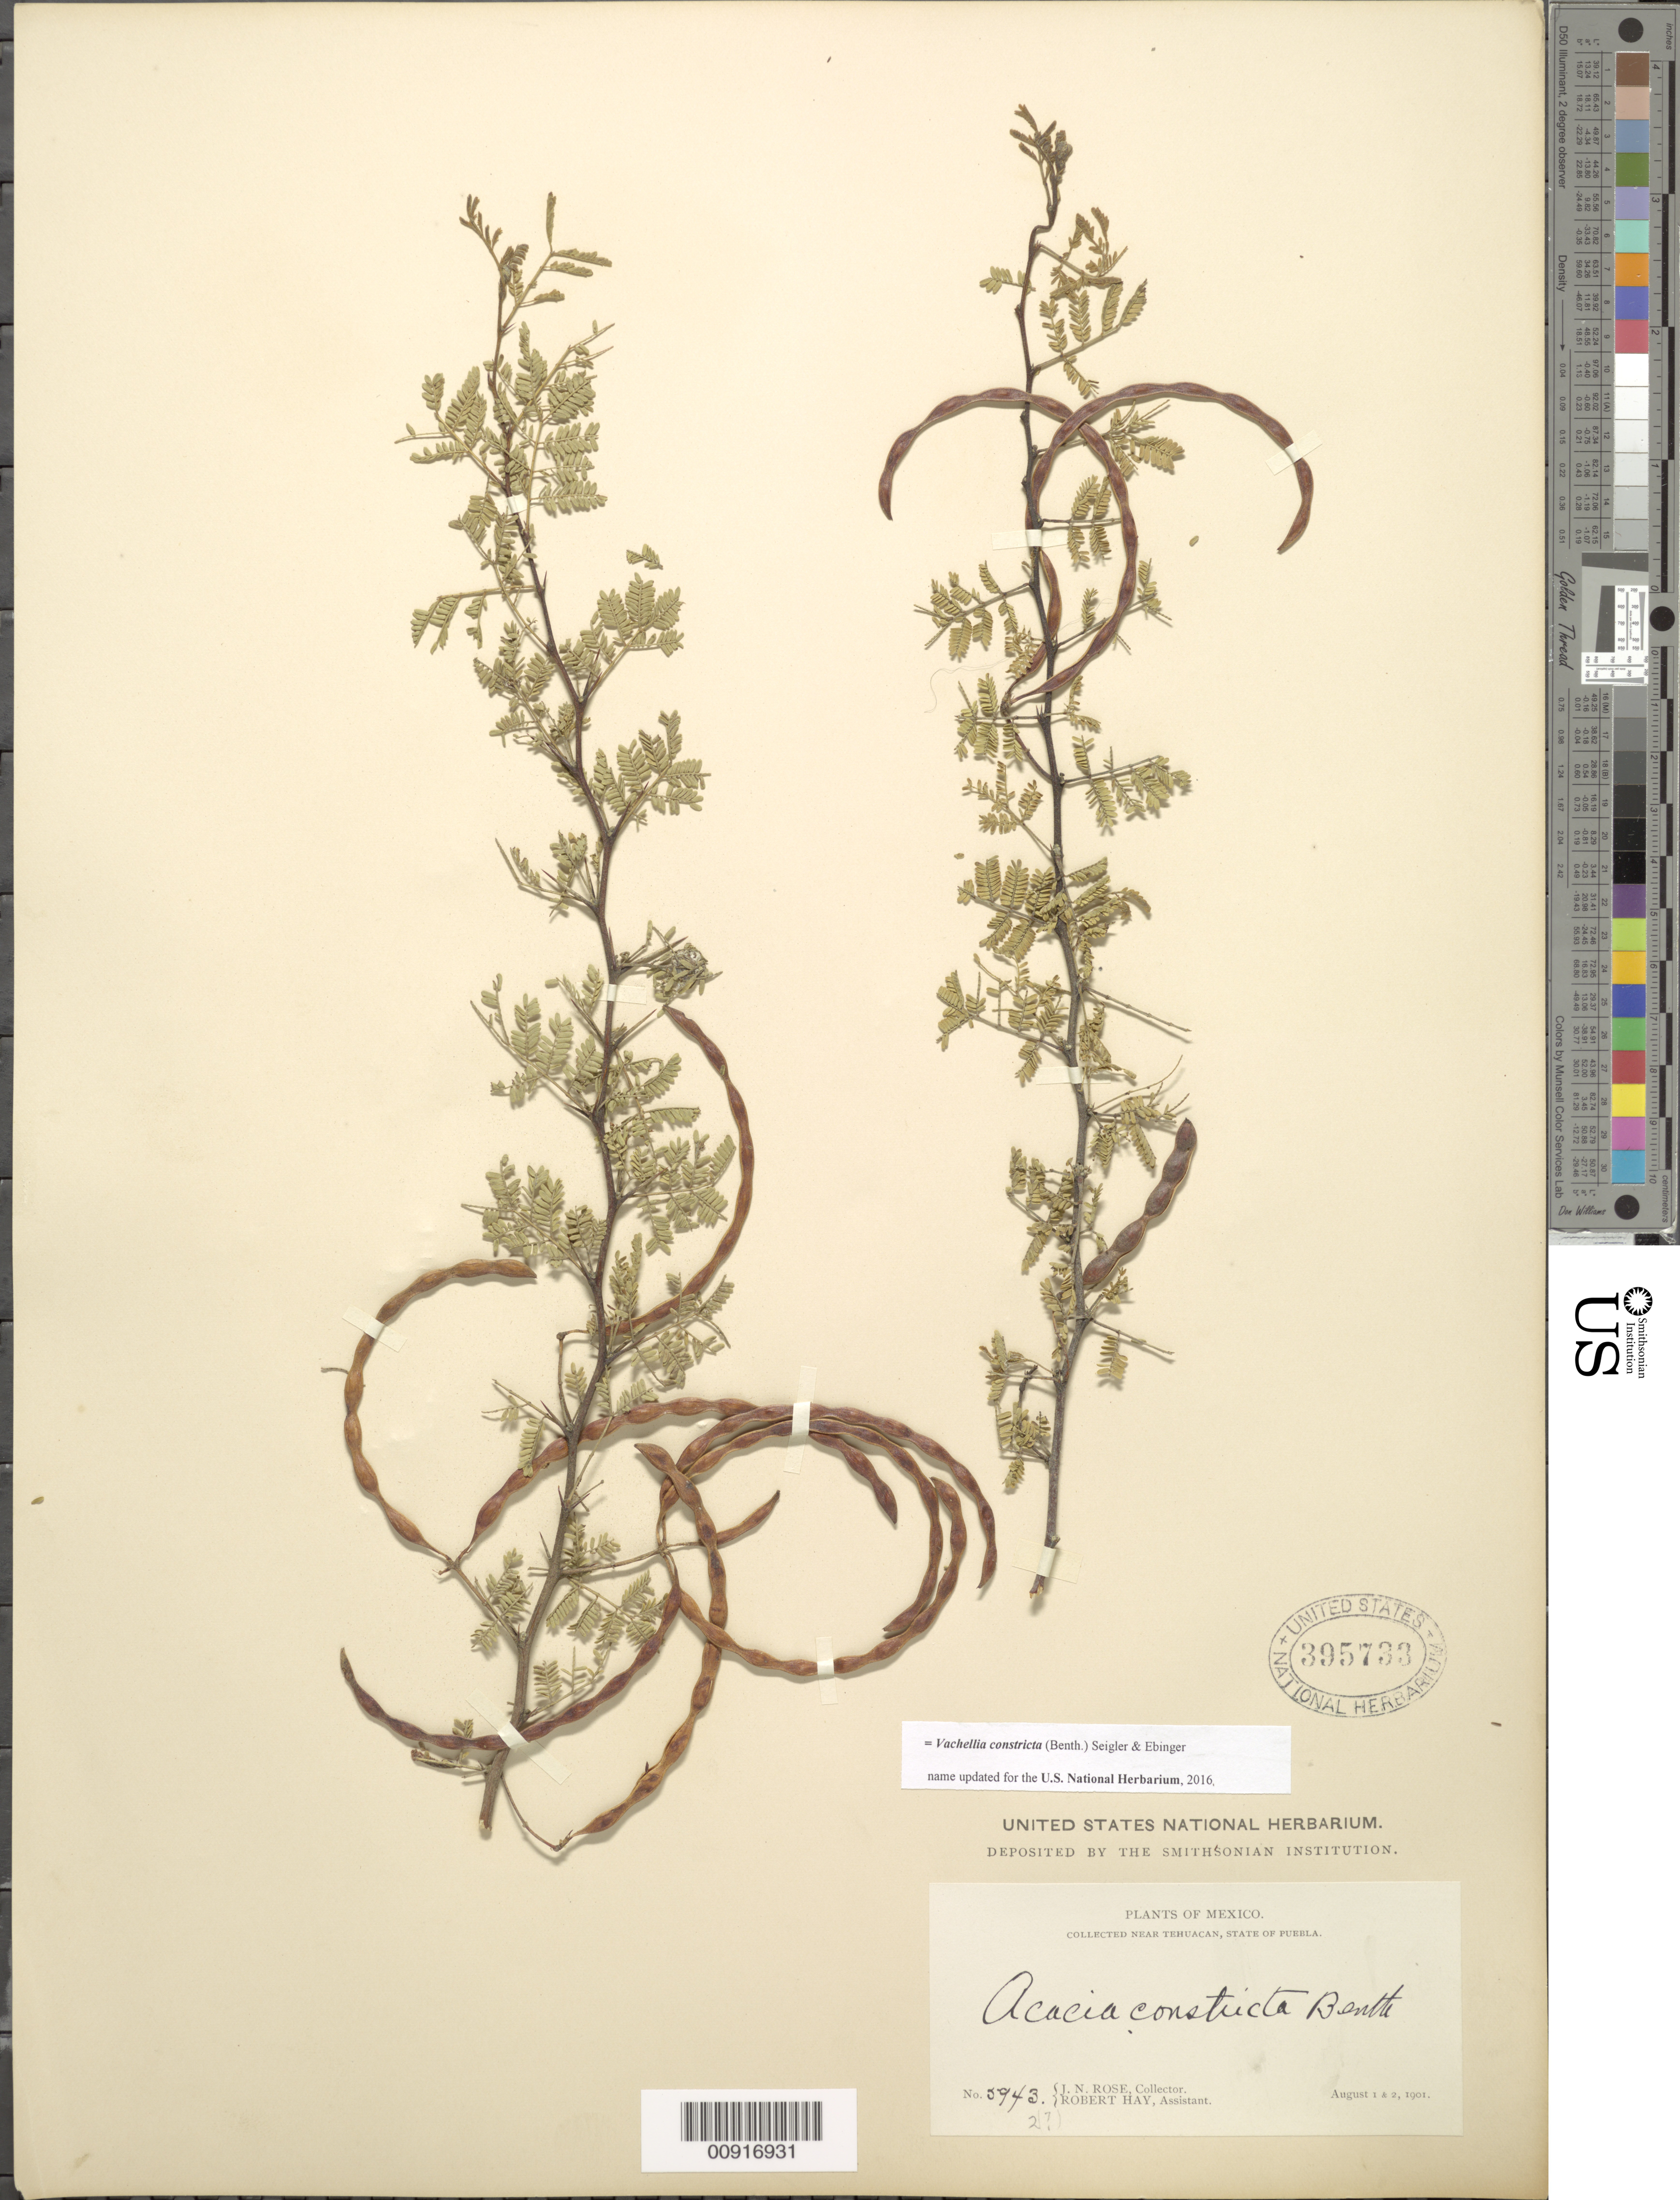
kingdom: Plantae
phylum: Tracheophyta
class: Magnoliopsida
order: Fabales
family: Fabaceae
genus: Vachellia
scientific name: Vachellia constricta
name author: (Benth.) Seigler & Ebinger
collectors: J. N. Rose & R. Hay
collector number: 5943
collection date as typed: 01 Aug 1901 to 02 Aug 1901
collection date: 1901-08-01/1901-08-02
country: Mexico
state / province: Puebla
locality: Near Tehuacán, State of Puebla.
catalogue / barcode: US 395733